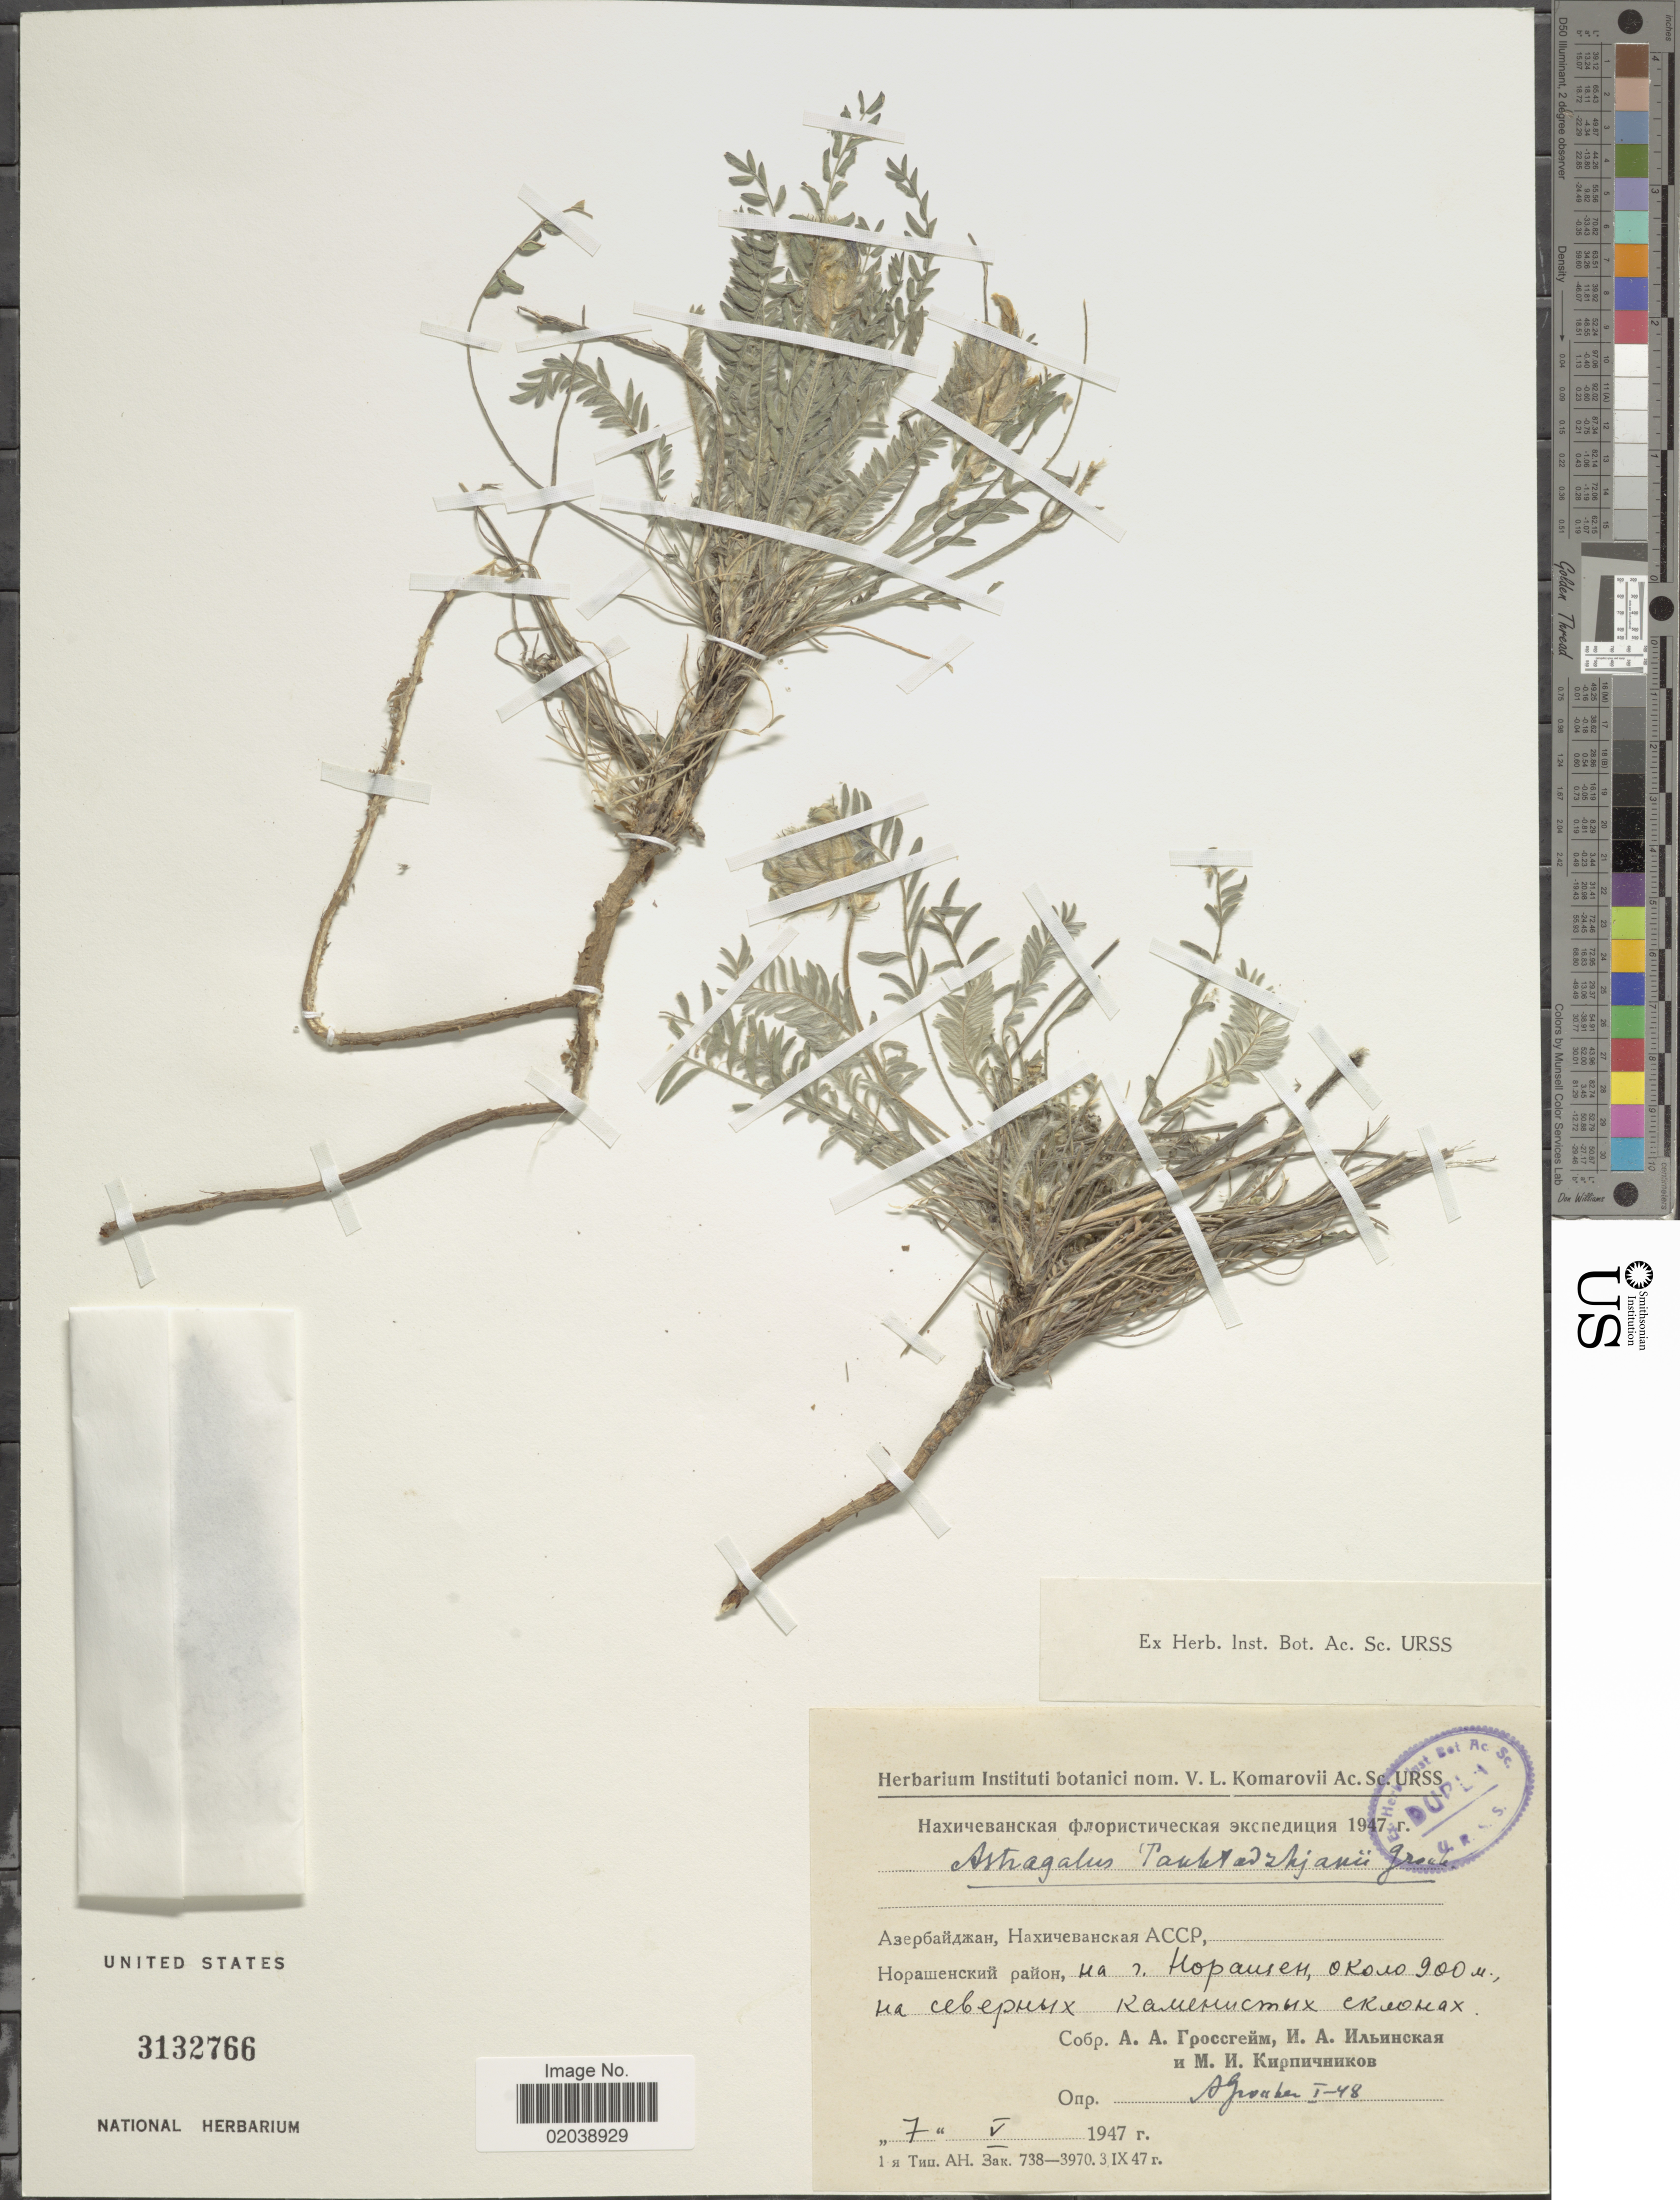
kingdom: Plantae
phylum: Tracheophyta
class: Magnoliopsida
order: Fabales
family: Fabaceae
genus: Astragalus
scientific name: Astragalus takhtadzhjani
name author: Grossh.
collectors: A. Grossgame, I. Ilinskaya & M. Kirpicznikov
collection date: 1947-05-07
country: Azerbaijan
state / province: Nakhchivan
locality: Norashen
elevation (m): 900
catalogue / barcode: US 3132766